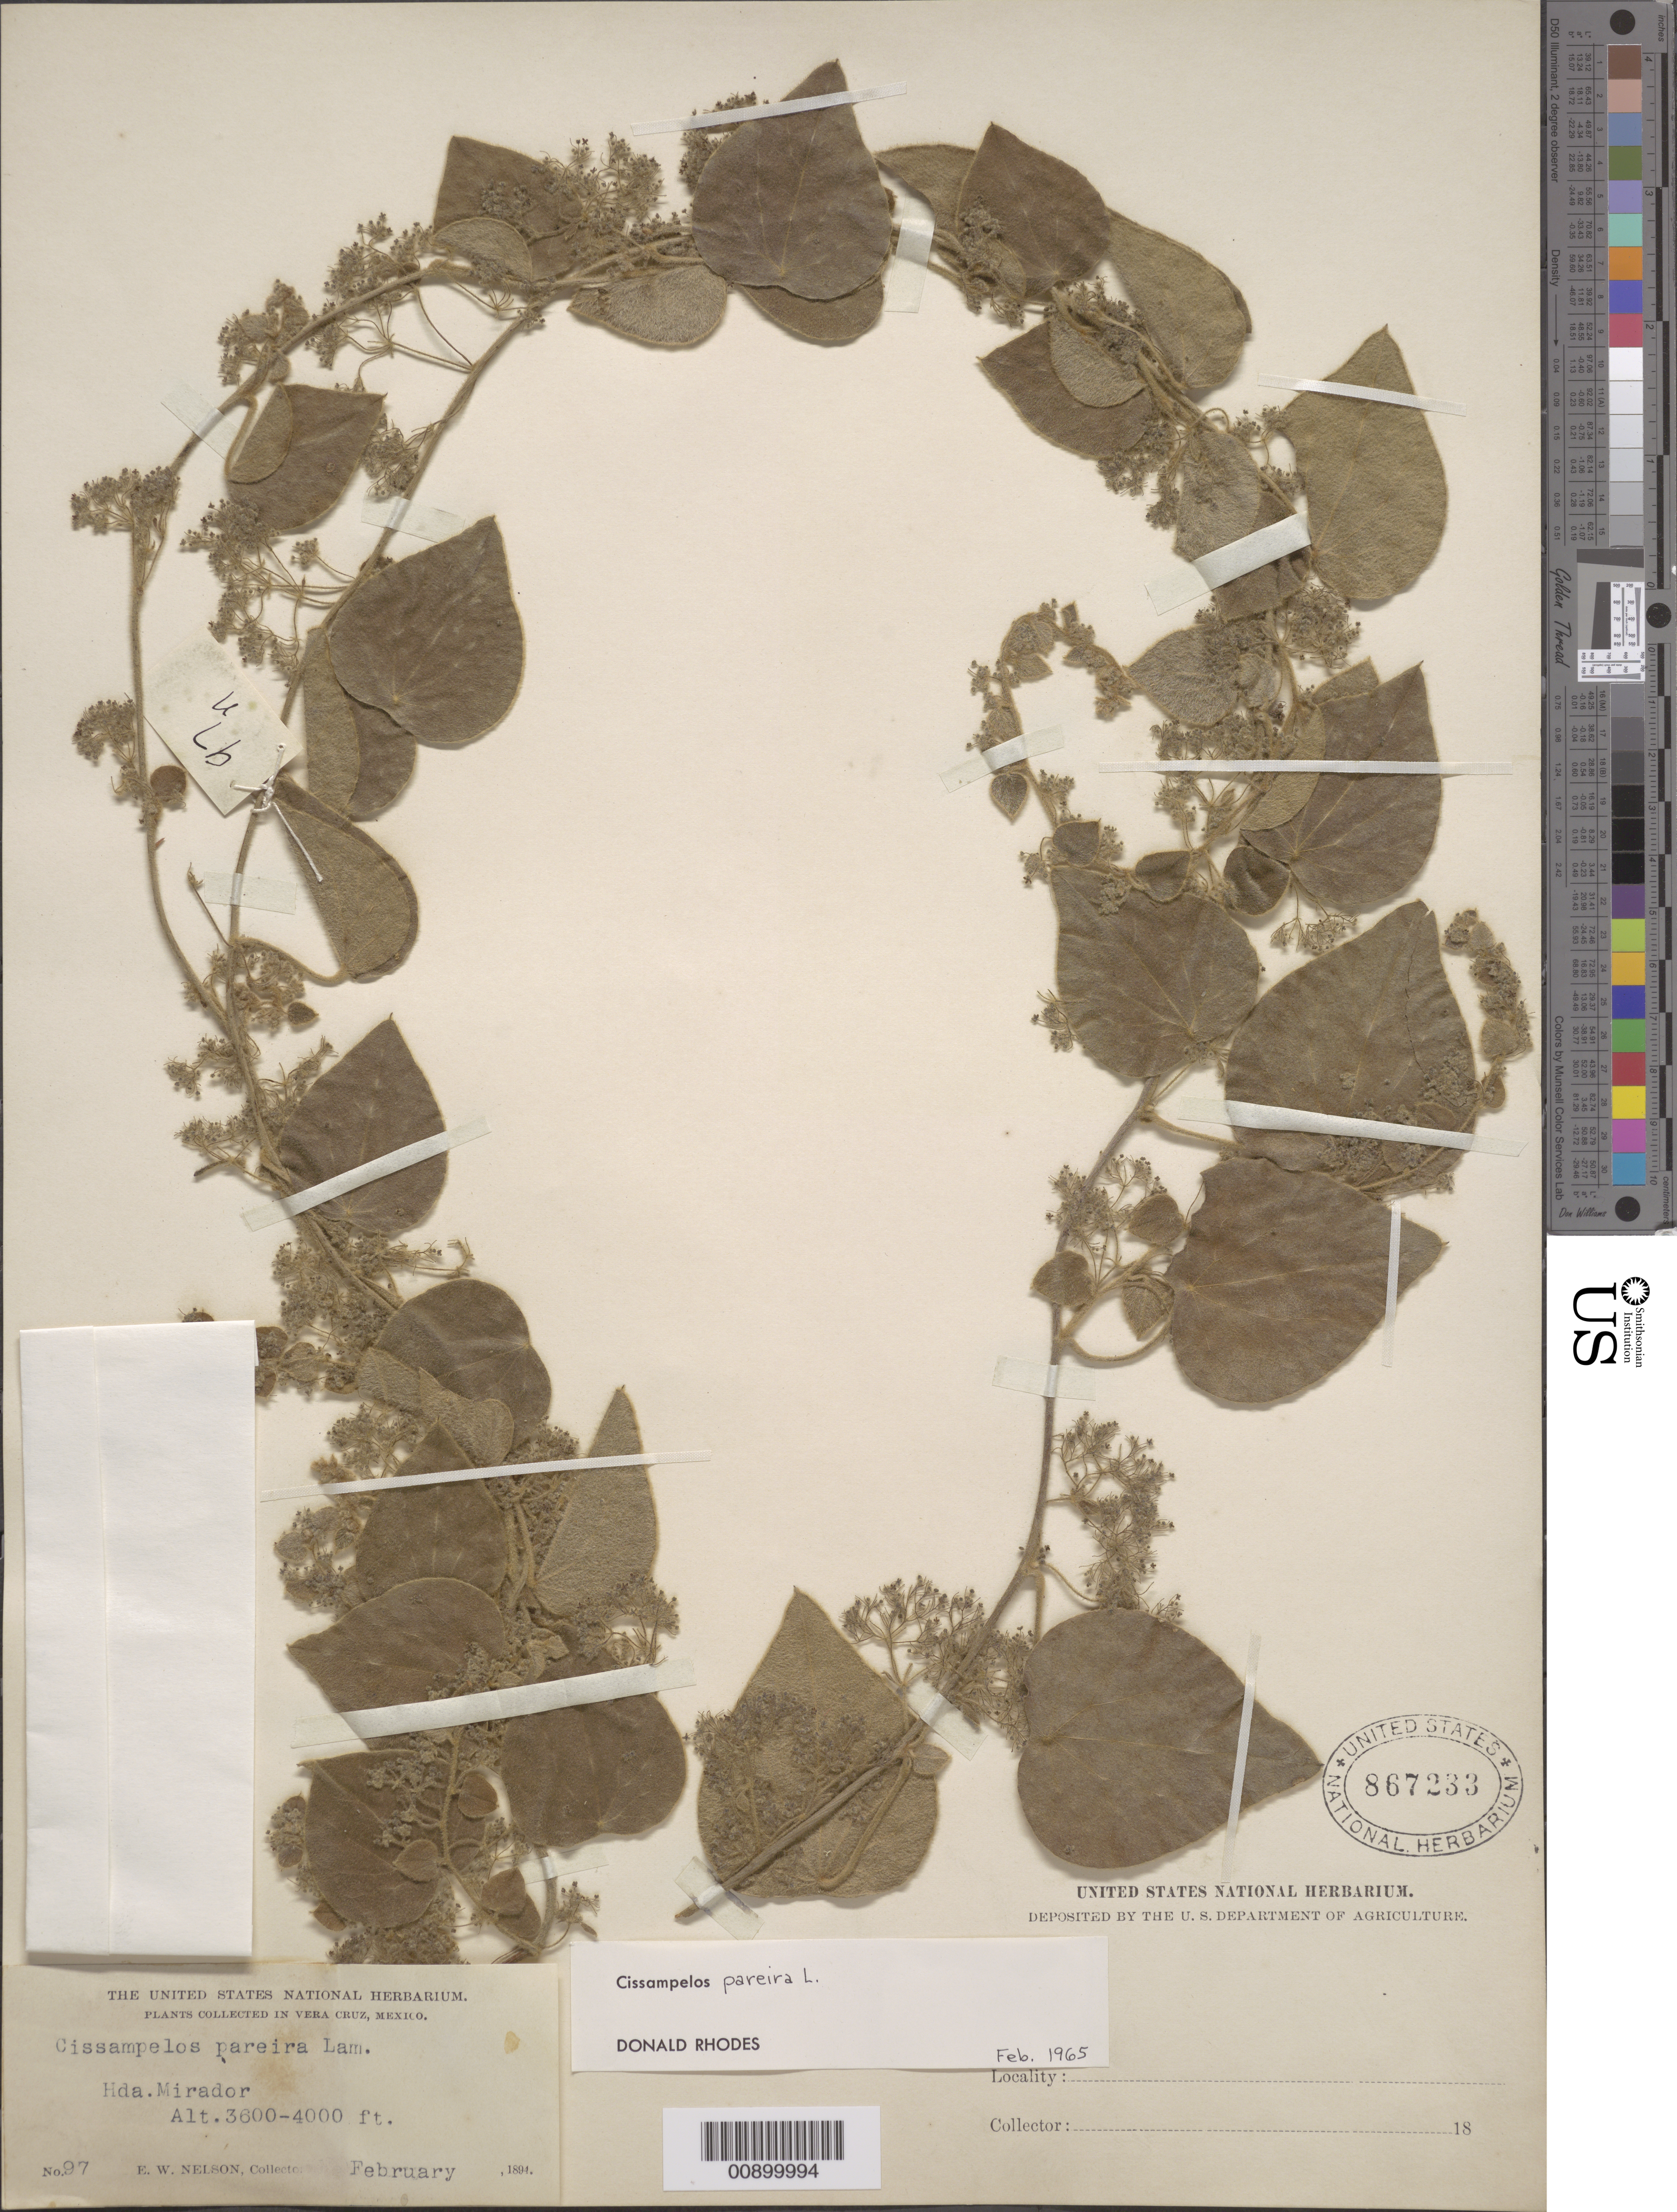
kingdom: Plantae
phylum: Tracheophyta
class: Magnoliopsida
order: Ranunculales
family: Menispermaceae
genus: Cissampelos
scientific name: Cissampelos pareira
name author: L.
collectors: E. W. Nelson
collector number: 97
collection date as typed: Feb 1894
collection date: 1894-02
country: Mexico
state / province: Veracruz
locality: Hda. Mirador, Veracruz.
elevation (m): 1097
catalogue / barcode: US 867233